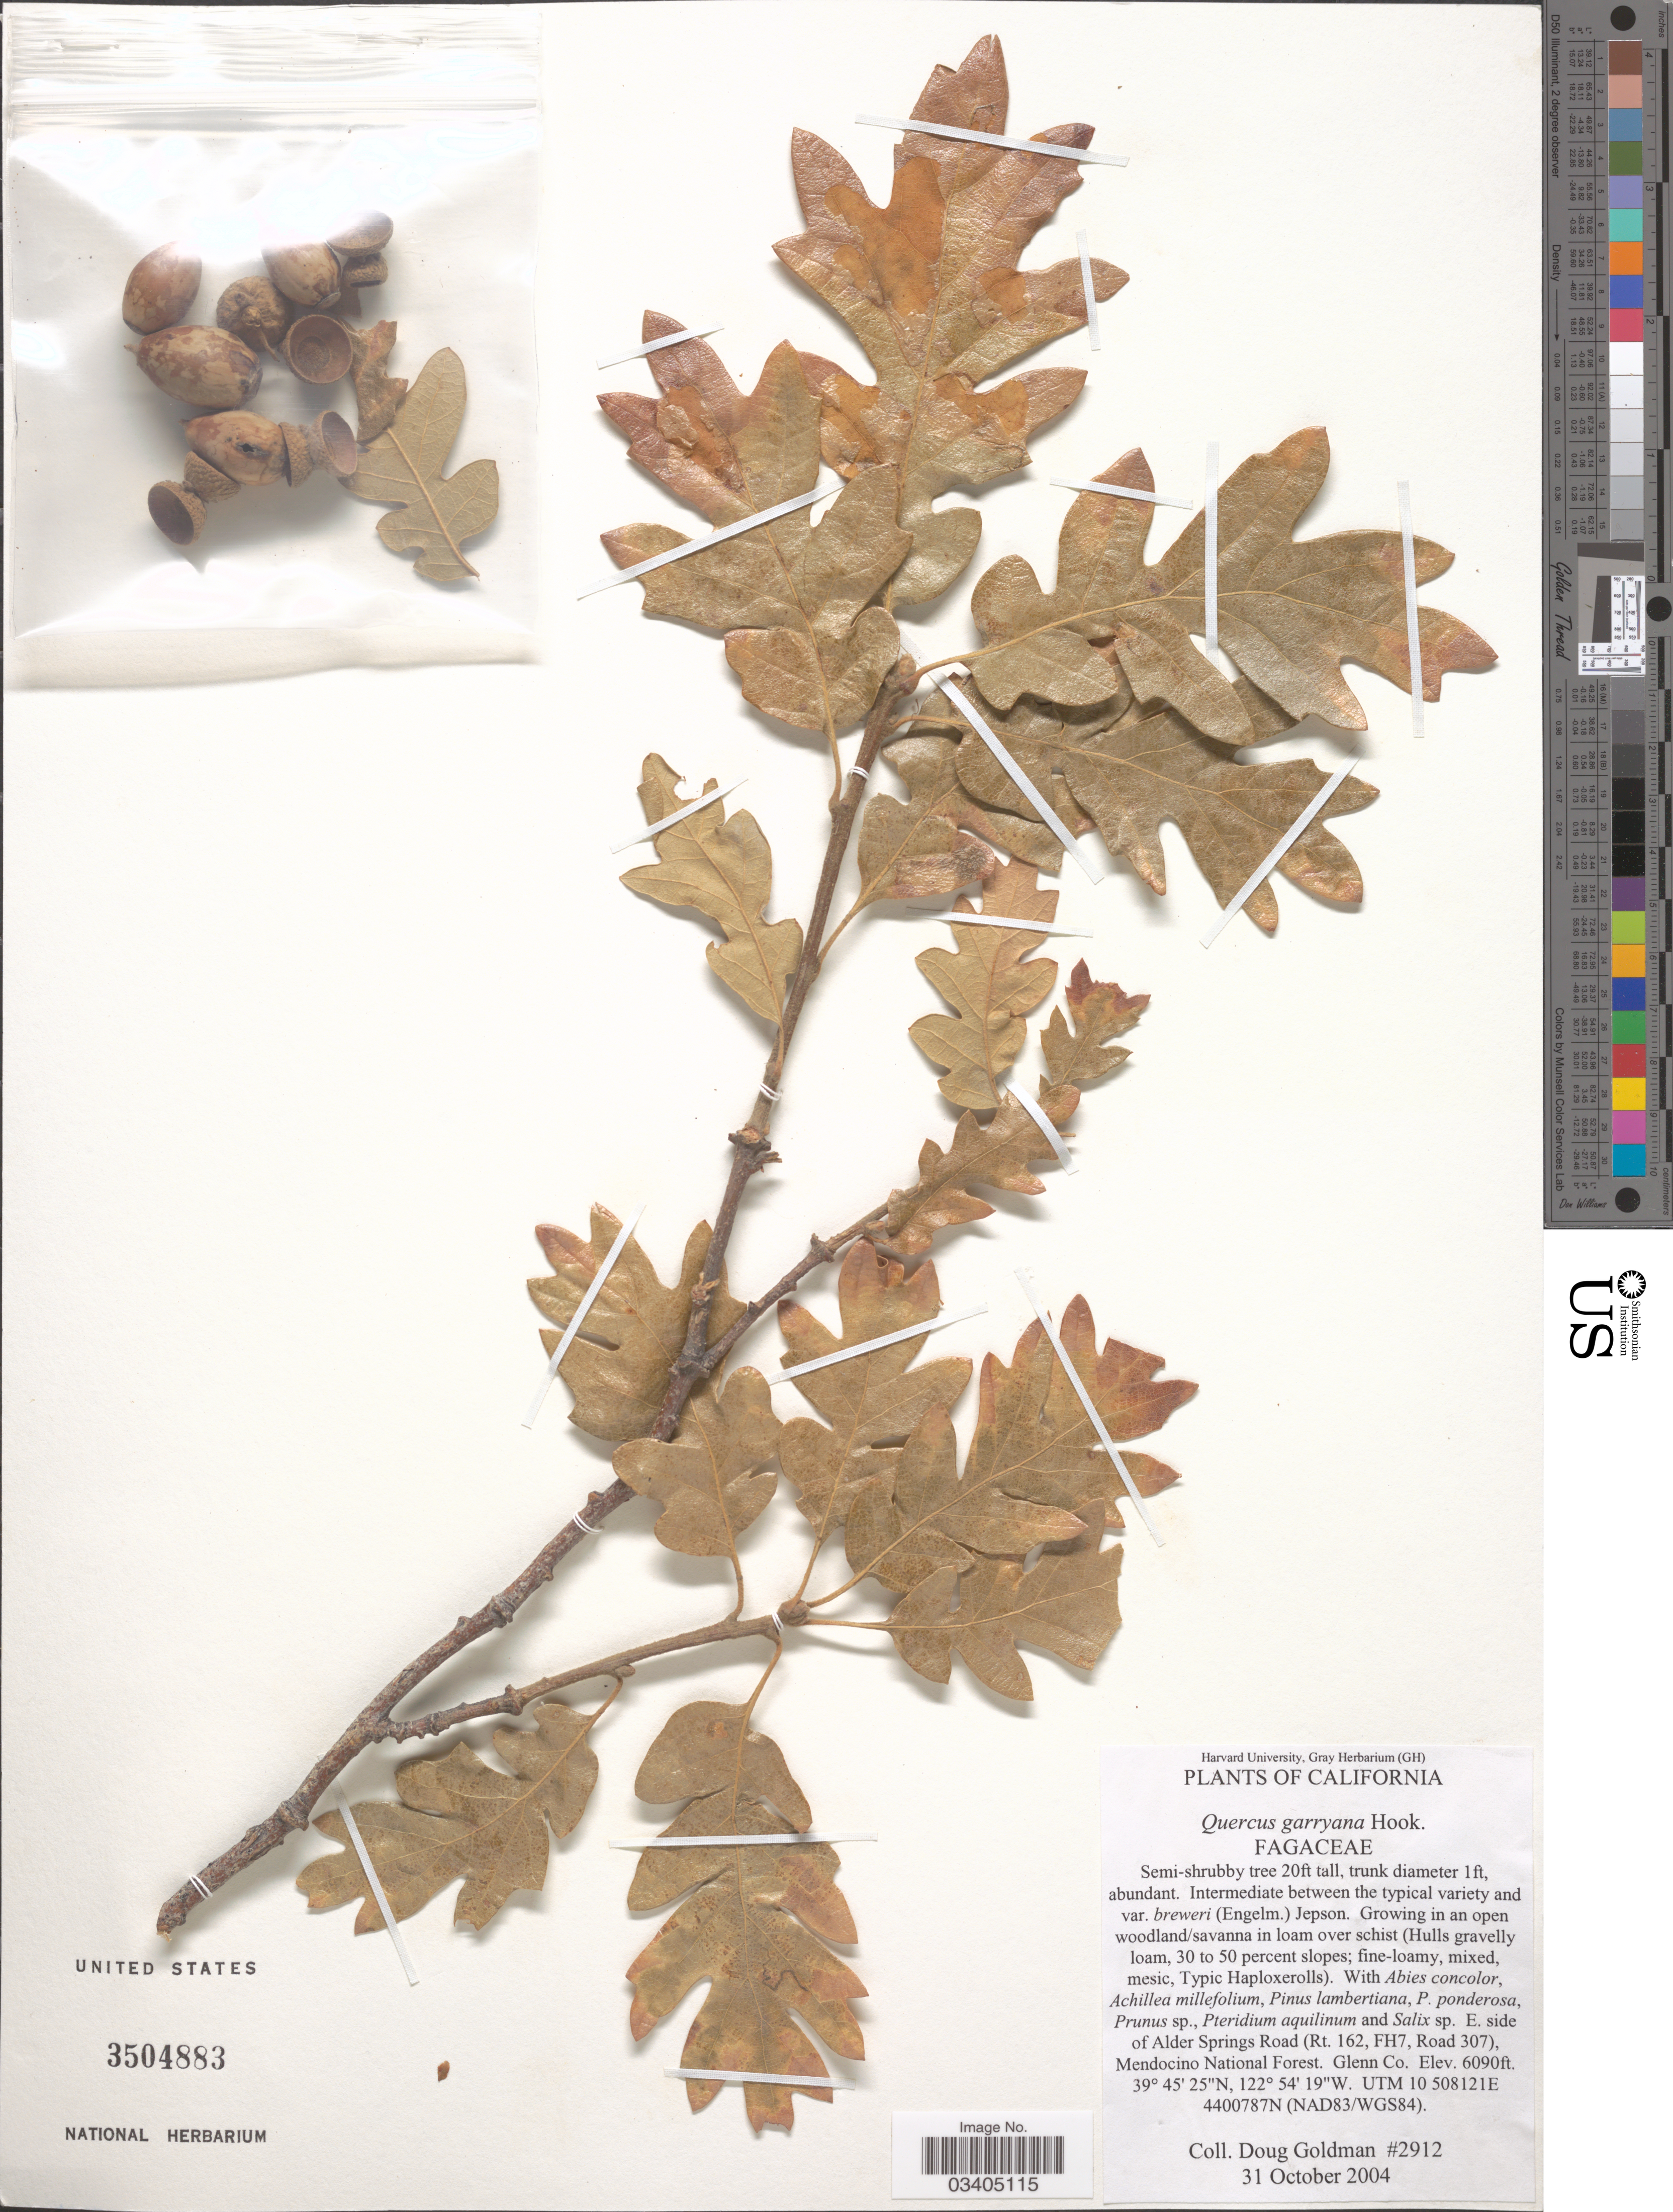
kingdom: Plantae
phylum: Tracheophyta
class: Magnoliopsida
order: Fagales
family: Fagaceae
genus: Quercus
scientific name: Quercus garryana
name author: Douglas ex Hook.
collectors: D. Goldman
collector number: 2912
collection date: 2004-10-31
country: United States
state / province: California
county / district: Mendocino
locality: E. side of Alder Springs Road (Rt. 162, FH7, Road 307), Mendocino National Forest. Glenn Co. UTM 10 508121E 4400787N.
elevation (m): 1856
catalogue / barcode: US 3504883